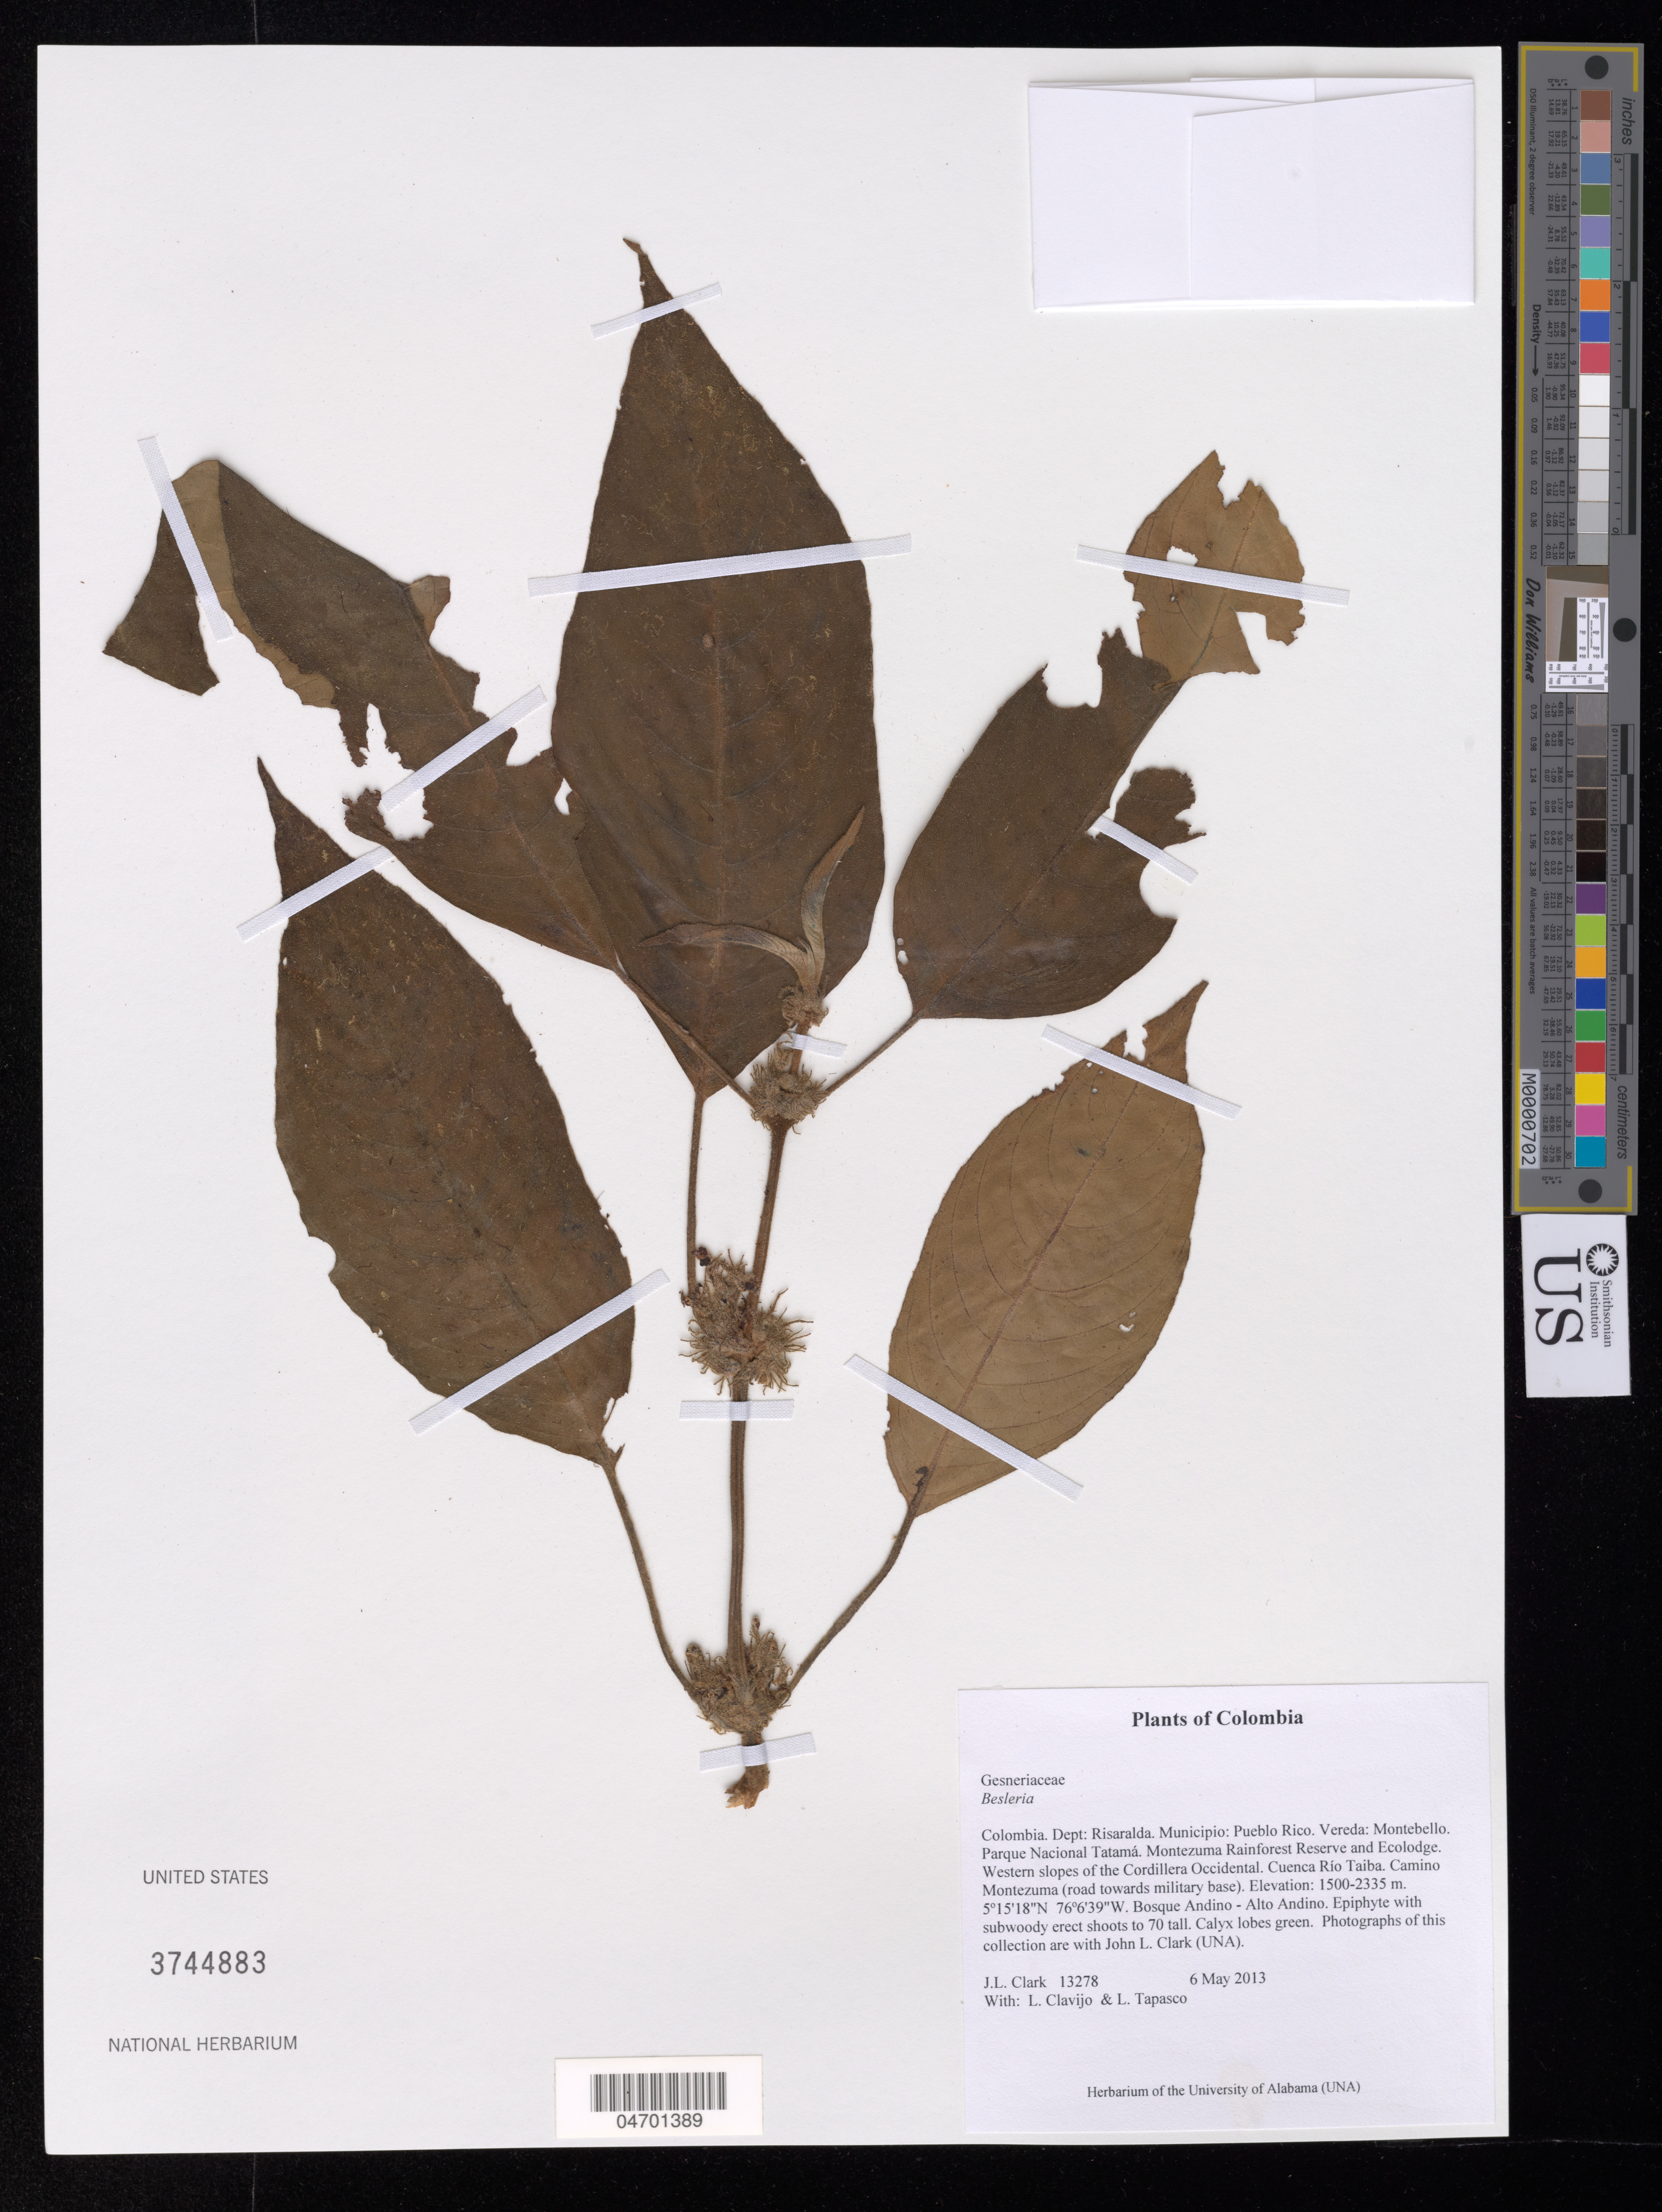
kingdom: Plantae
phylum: Tracheophyta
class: Magnoliopsida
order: Lamiales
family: Gesneriaceae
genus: Besleria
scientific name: Besleria sp.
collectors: J. L. Clark, L. Clavijo & D. Olstein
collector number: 13278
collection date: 2013-05-06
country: Colombia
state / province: Risaralda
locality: Dept: Risaralda. Municipio: Pueblo Rico. Vereda: Montebello. Parque Nacional Tatamá. Montezuma Rainforest Reserve and Ecolodge. Western slopes of the Cordillera Occidental. Cuenca Río Taiba. Camino Montezuma (road towards military base). Bosque Andino.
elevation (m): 1500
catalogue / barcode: US 3744883